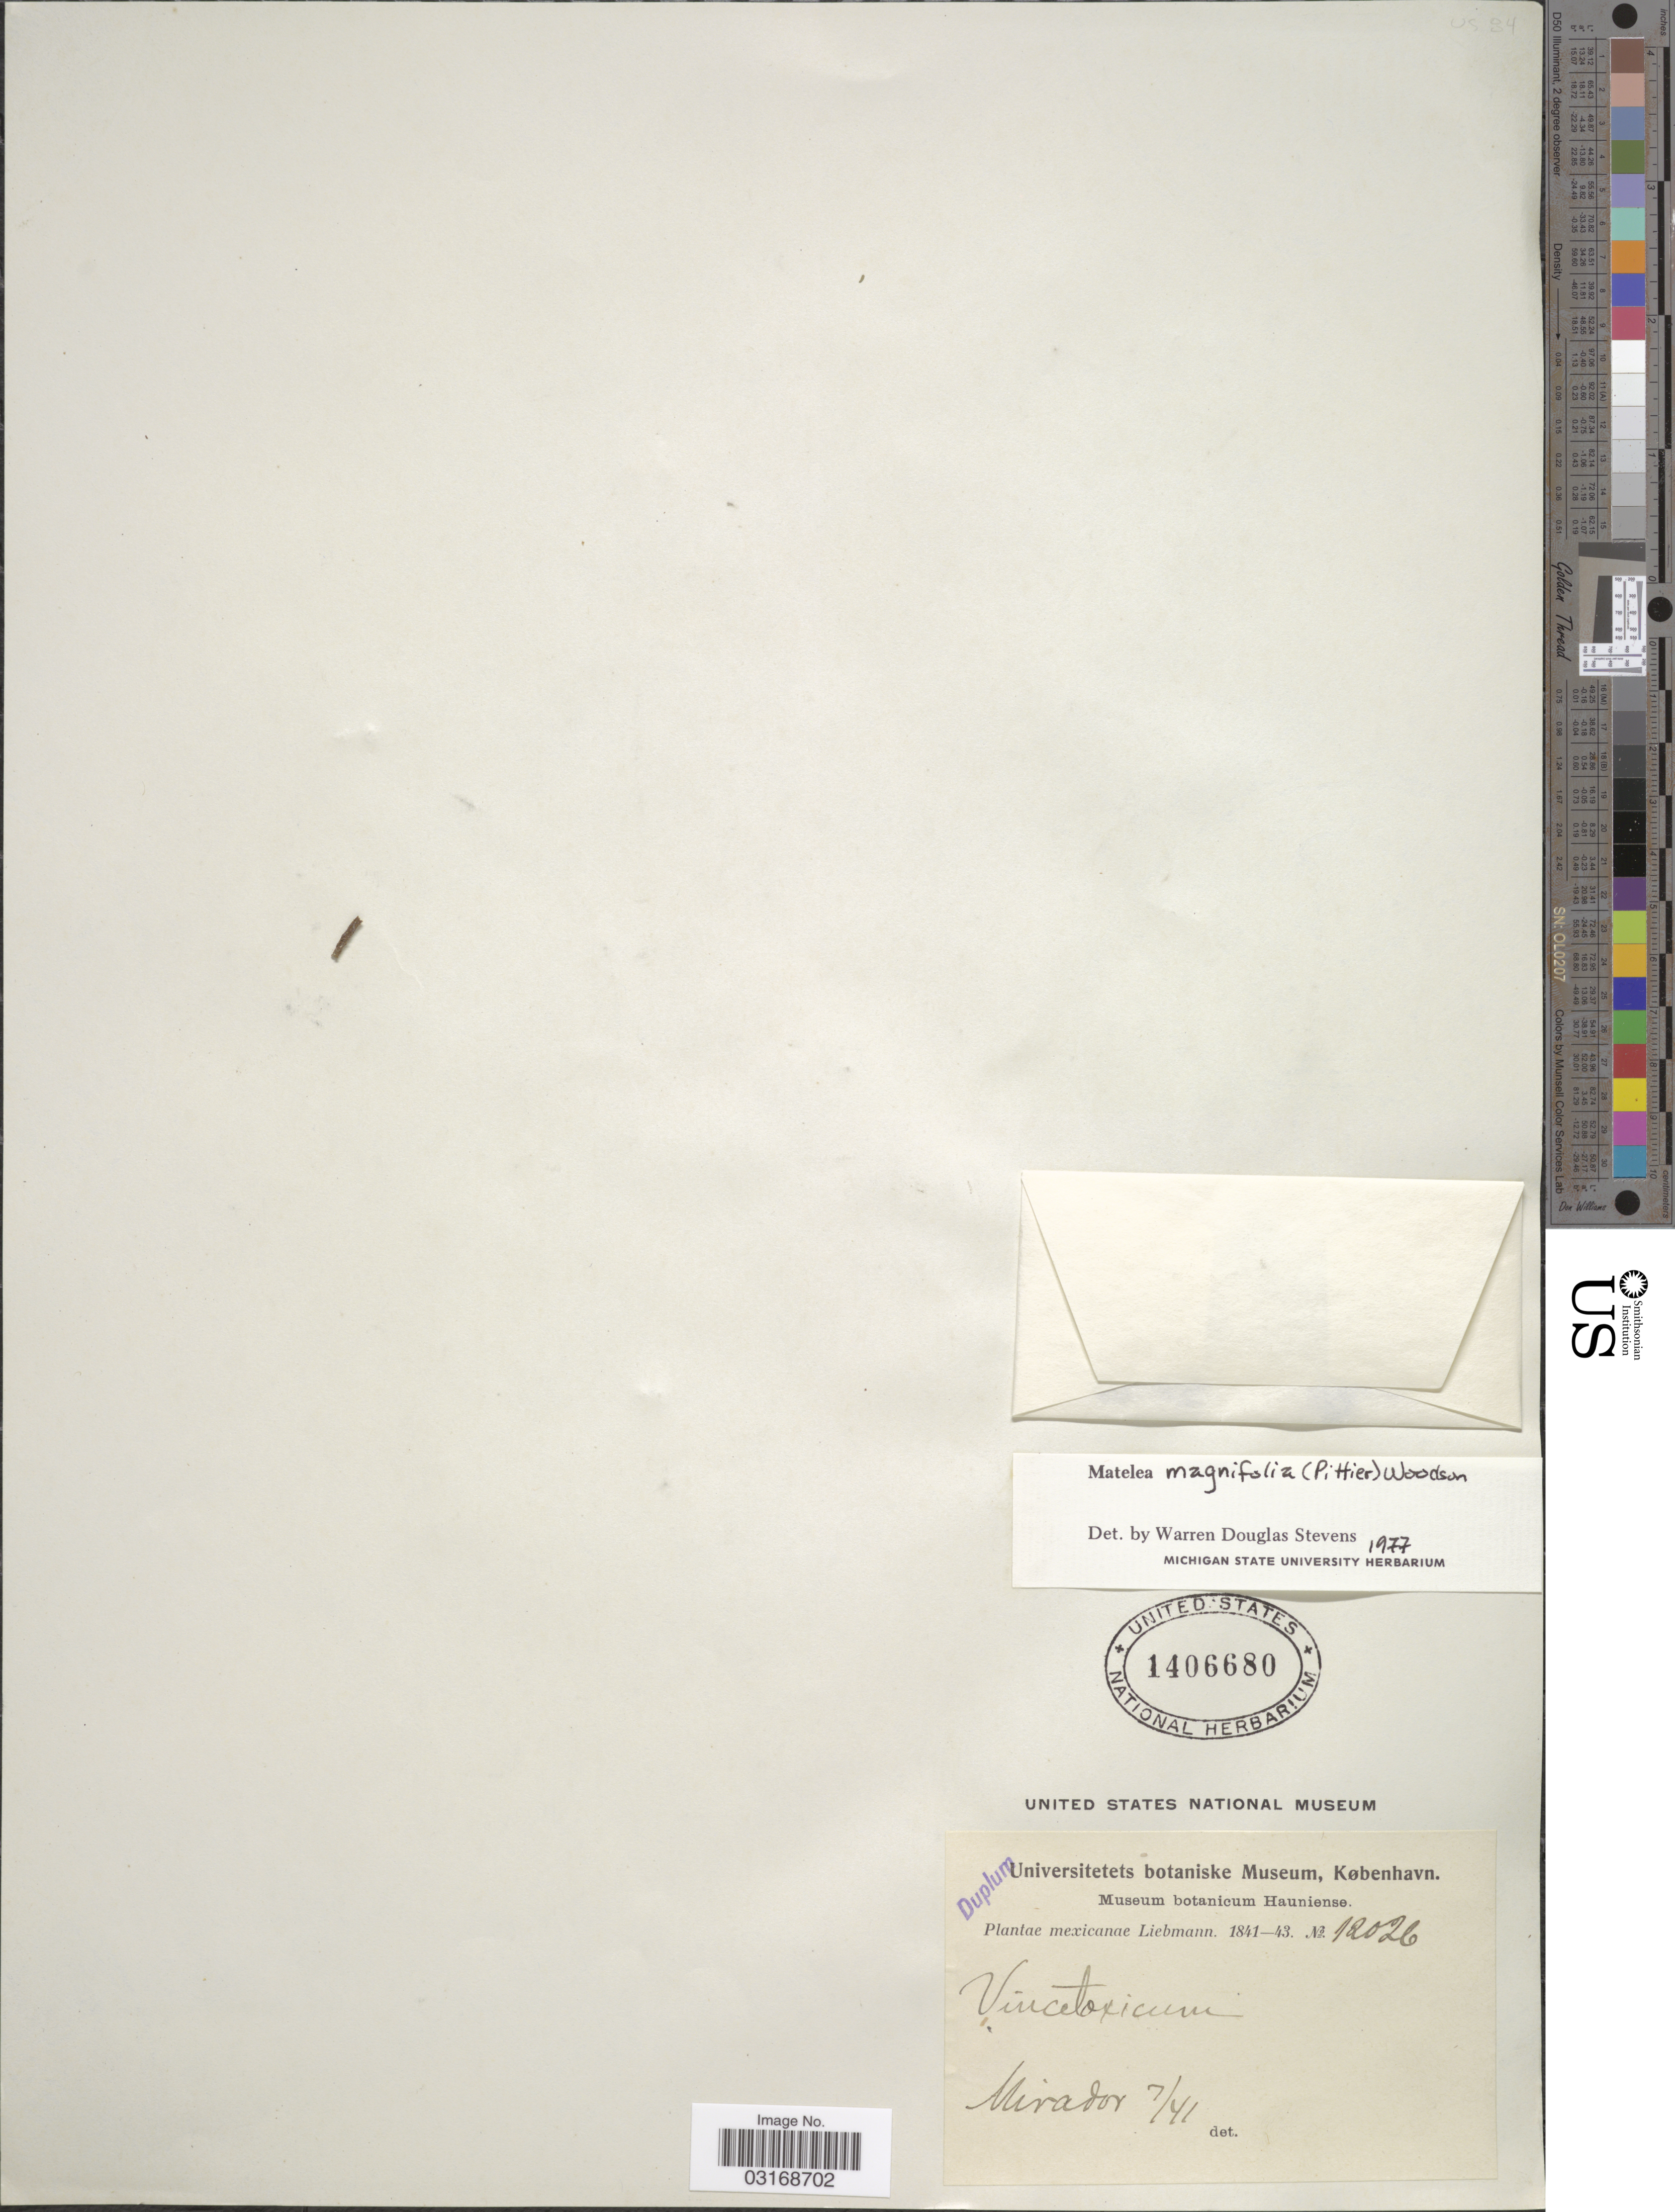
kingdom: Plantae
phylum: Tracheophyta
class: Magnoliopsida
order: Gentianales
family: Apocynaceae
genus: Matelea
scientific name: Matelea magnifolia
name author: (Pittier) Woodson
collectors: Liebmann, --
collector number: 12026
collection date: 1841-07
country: Mexico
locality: Mirador.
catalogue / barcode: US 1406680